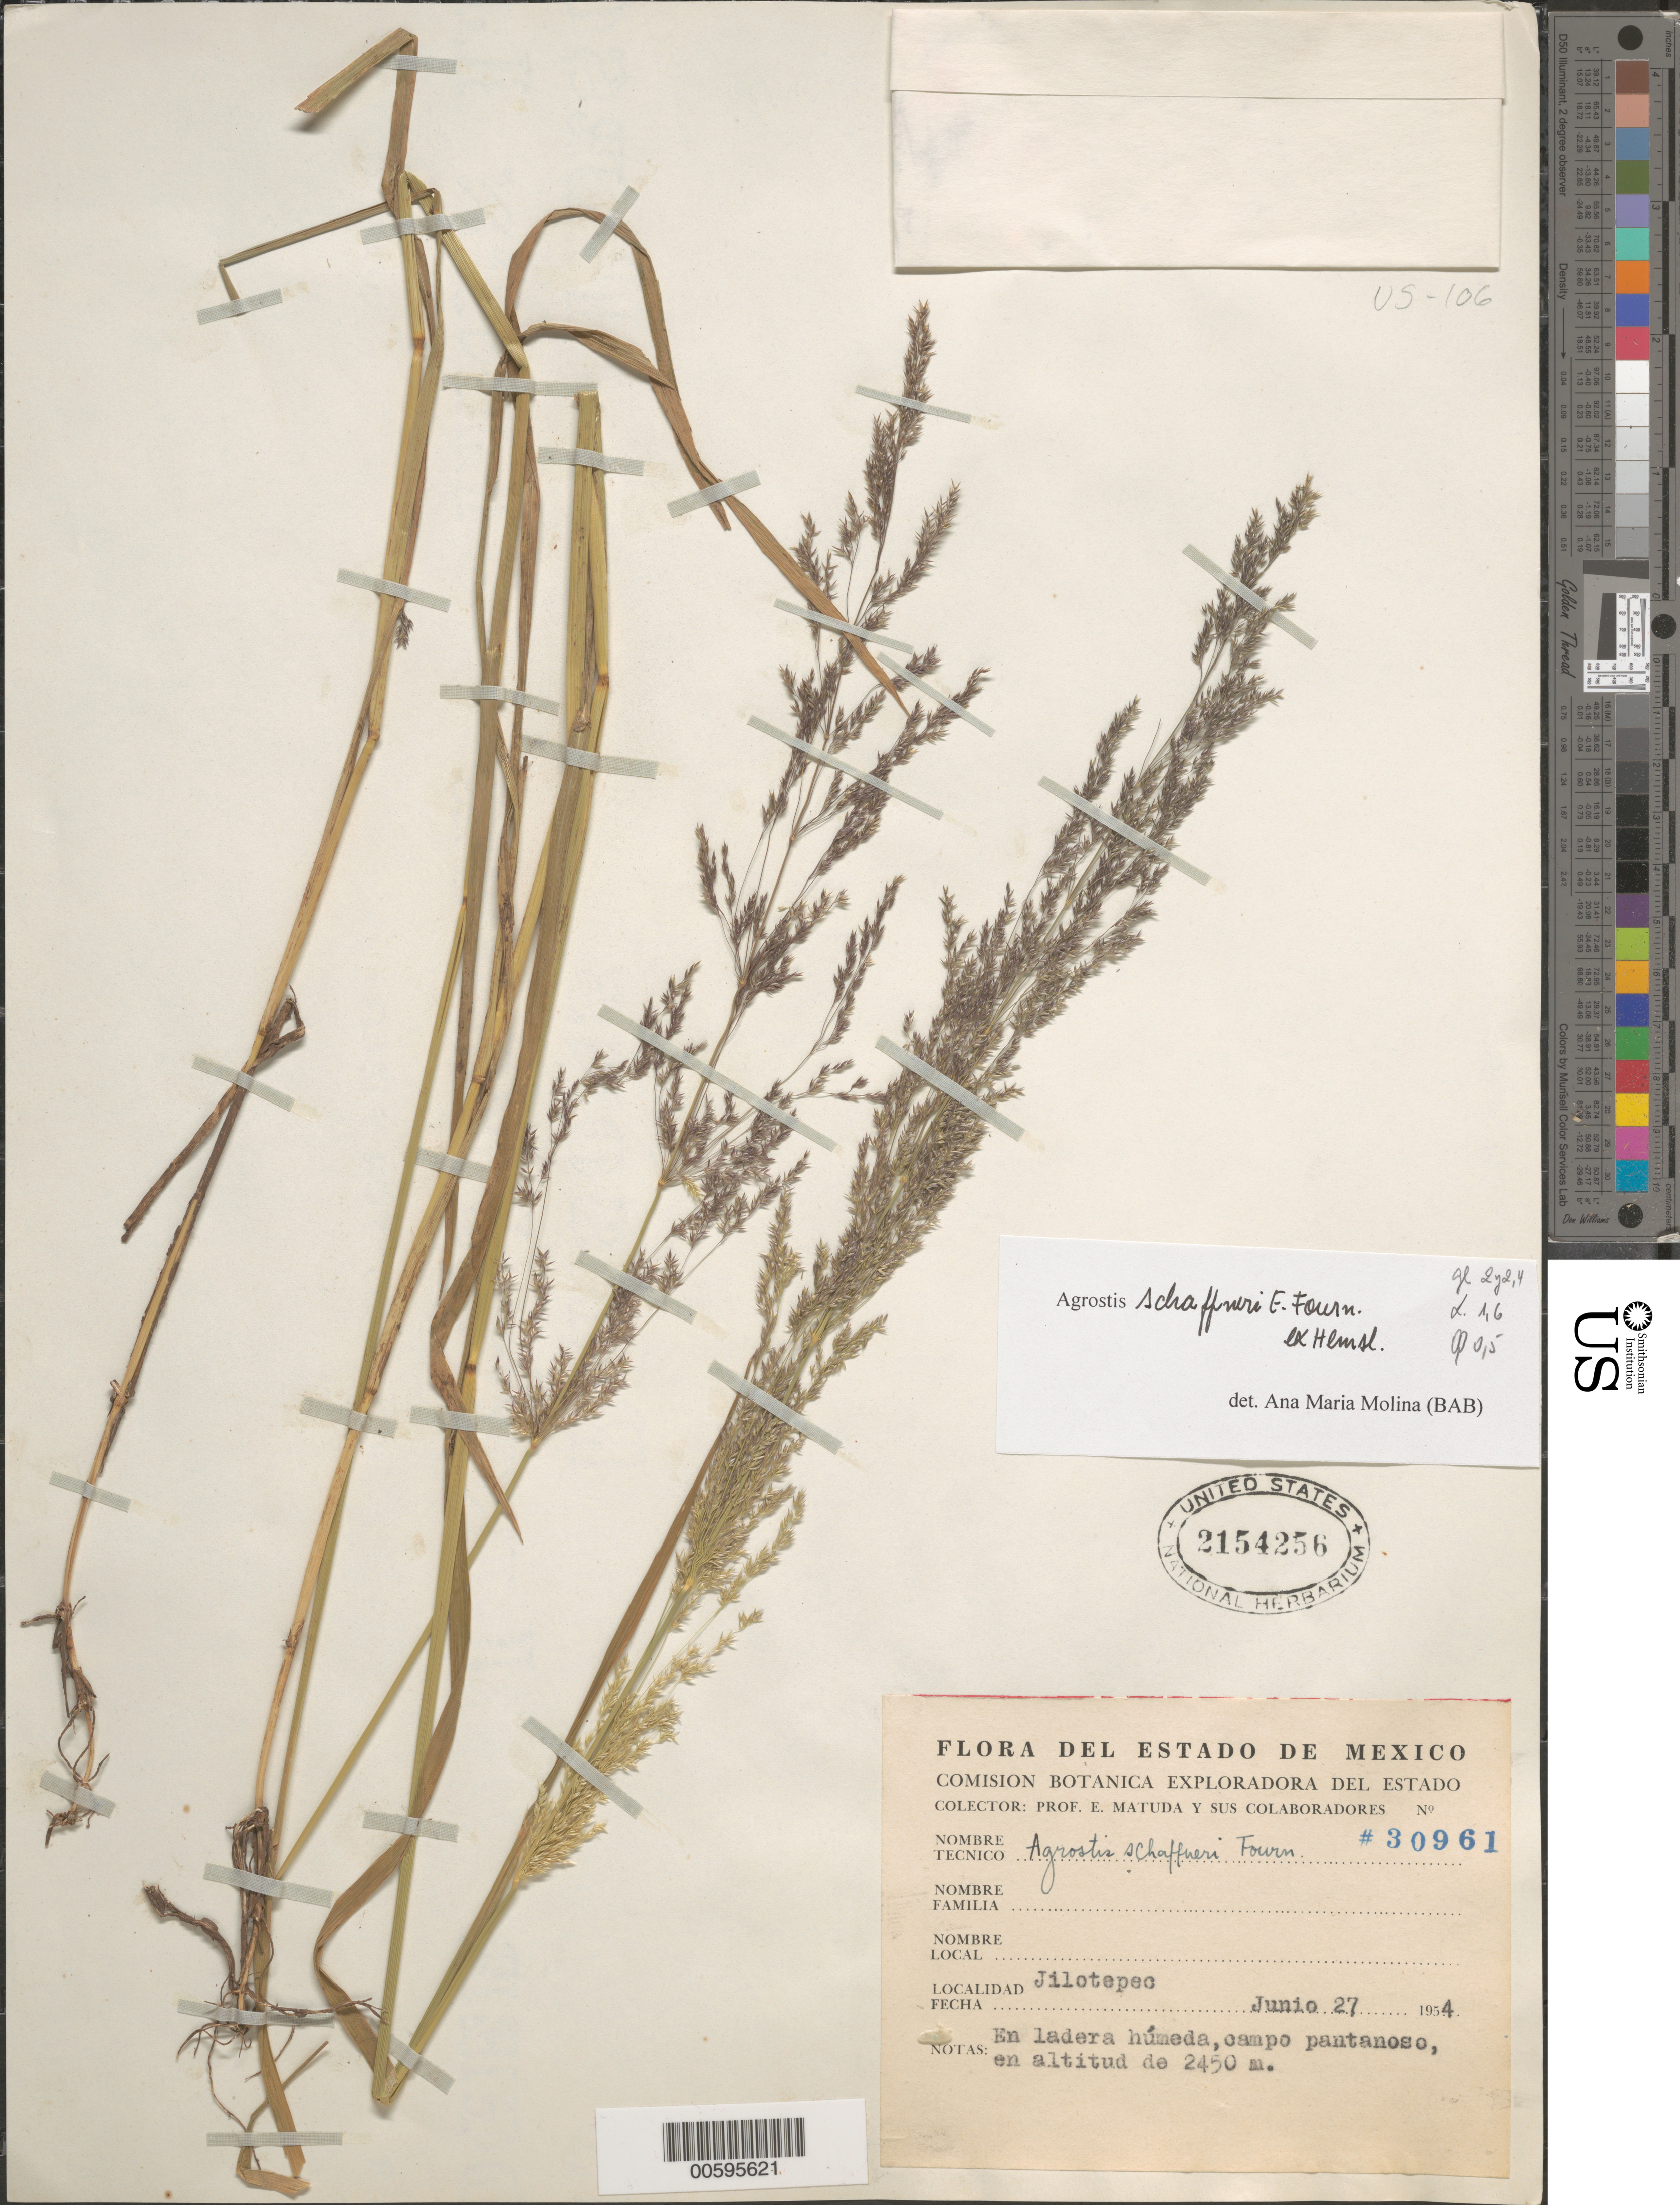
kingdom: Plantae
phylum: Tracheophyta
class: Liliopsida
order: Poales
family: Poaceae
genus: Agrostis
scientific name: Agrostis schaffneri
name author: E. Fourn.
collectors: E. Matuda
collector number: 30961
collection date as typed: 27 Jun 1954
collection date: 1954-06-27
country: Mexico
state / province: México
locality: Jilotepec. En ladera húmeda, Campo Pantanoso.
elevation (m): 2450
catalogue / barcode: US 2154256